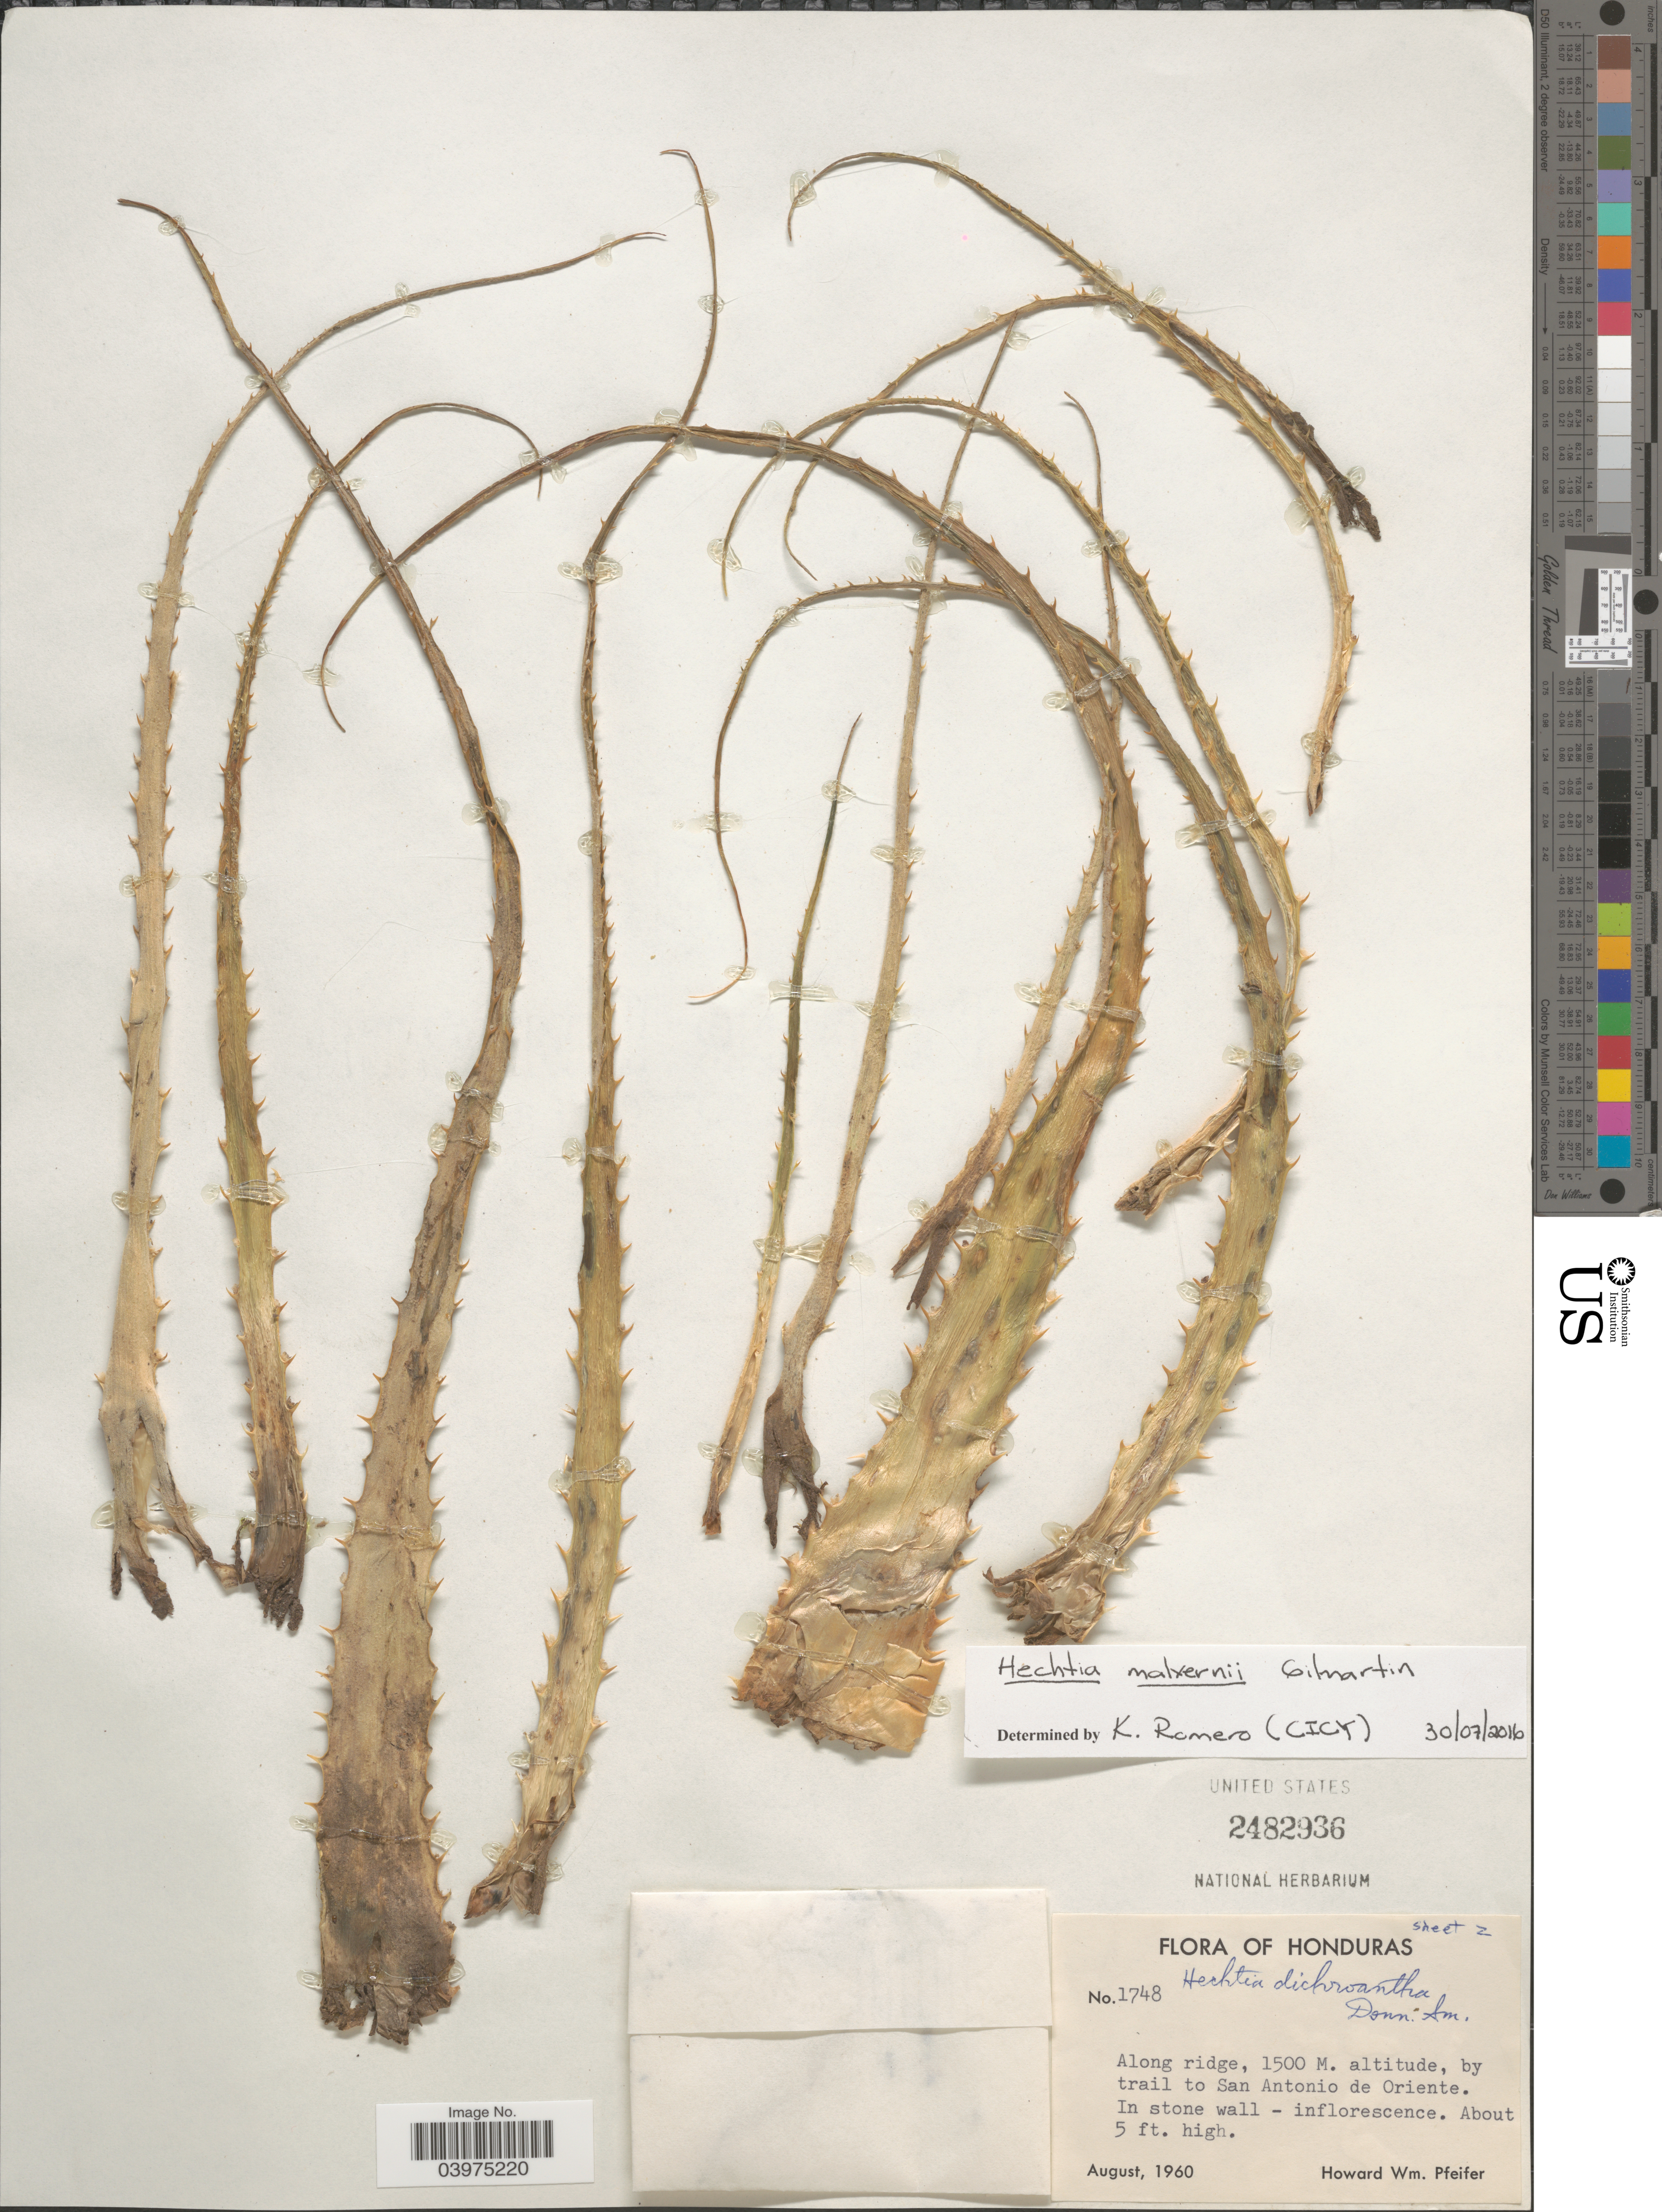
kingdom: Plantae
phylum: Tracheophyta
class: Liliopsida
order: Poales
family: Bromeliaceae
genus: Hechtia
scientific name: Hechtia malvernii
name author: Gilmartin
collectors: H. W. Pfeifer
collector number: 1748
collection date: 1960-08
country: Honduras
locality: By trail to San Antonio del Oriente.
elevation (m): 1500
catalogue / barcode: US 2482936